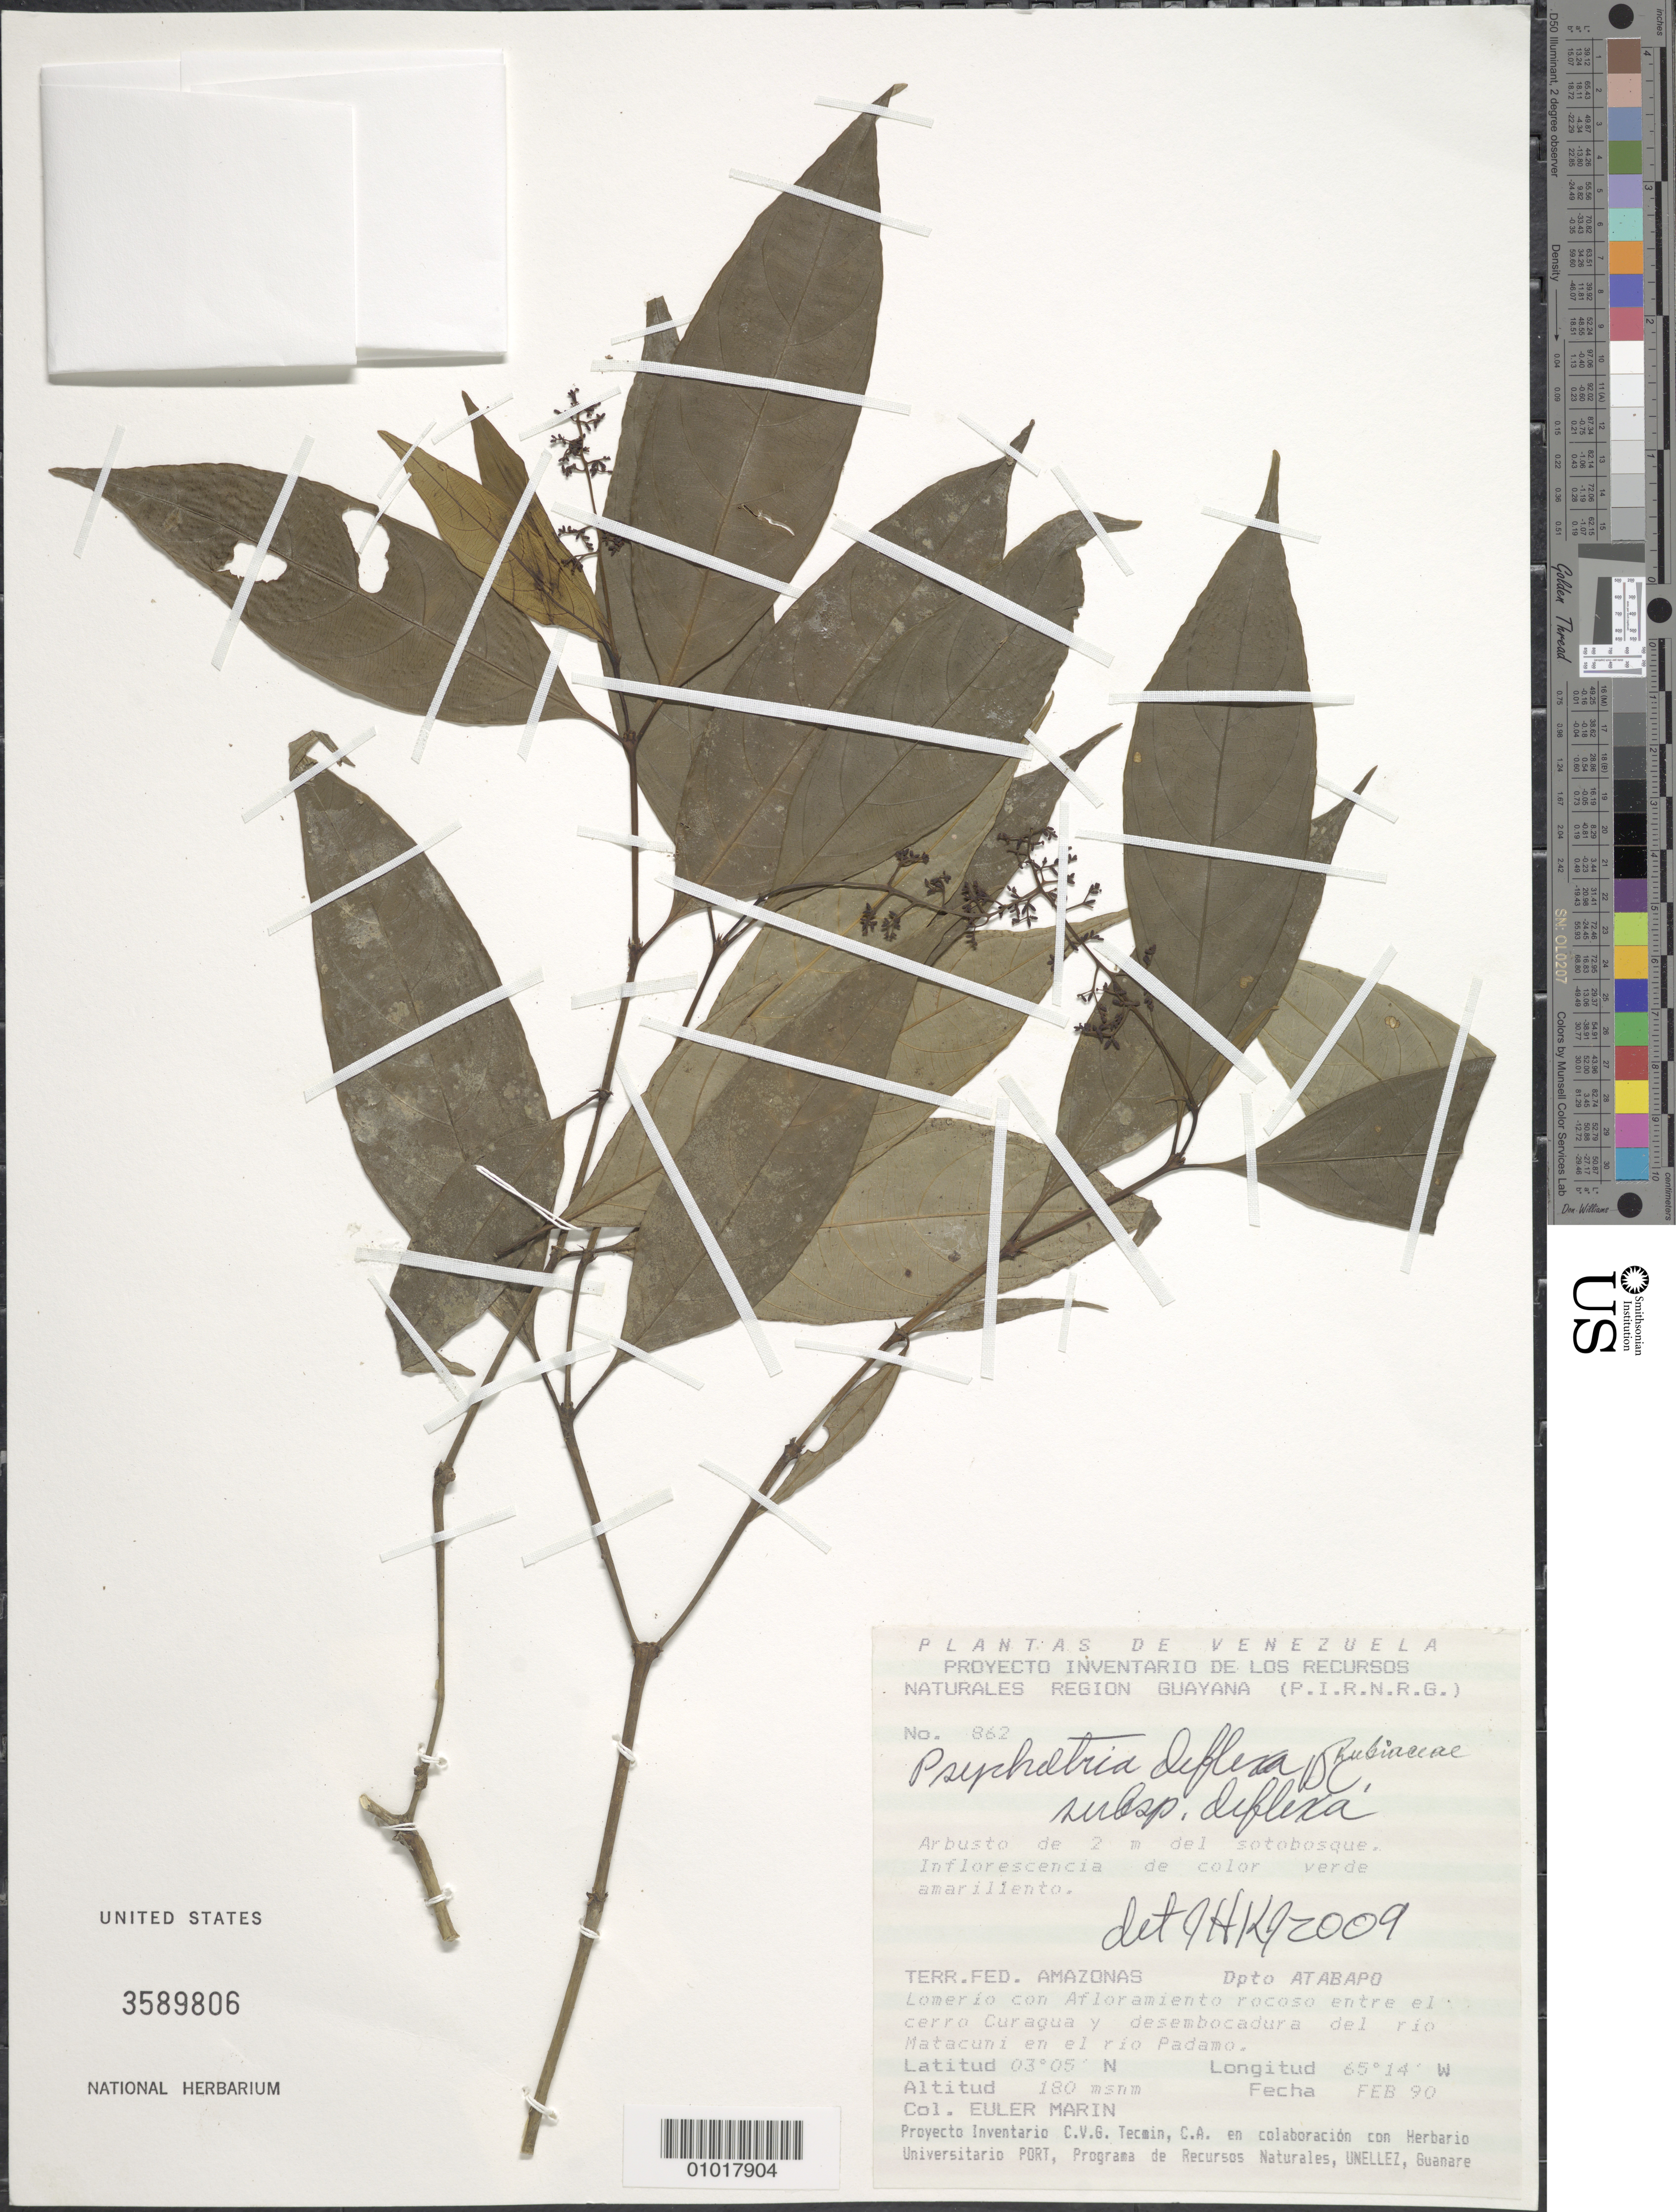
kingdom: Plantae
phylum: Tracheophyta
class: Magnoliopsida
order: Gentianales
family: Rubiaceae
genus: Psychotria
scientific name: Psychotria deflexa subsp. deflexa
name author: DC.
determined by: Kirkbride, J. H.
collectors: E. Marin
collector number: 862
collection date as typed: Feb-90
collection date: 1990-02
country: Venezuela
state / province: Amazonas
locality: Dpto: At Abapo. Lomerio con Afloramiento rocoso entre el cerro Curagaua y desembocadura del rio Maracuni en el rio Padamo.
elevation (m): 180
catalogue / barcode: US 3589806